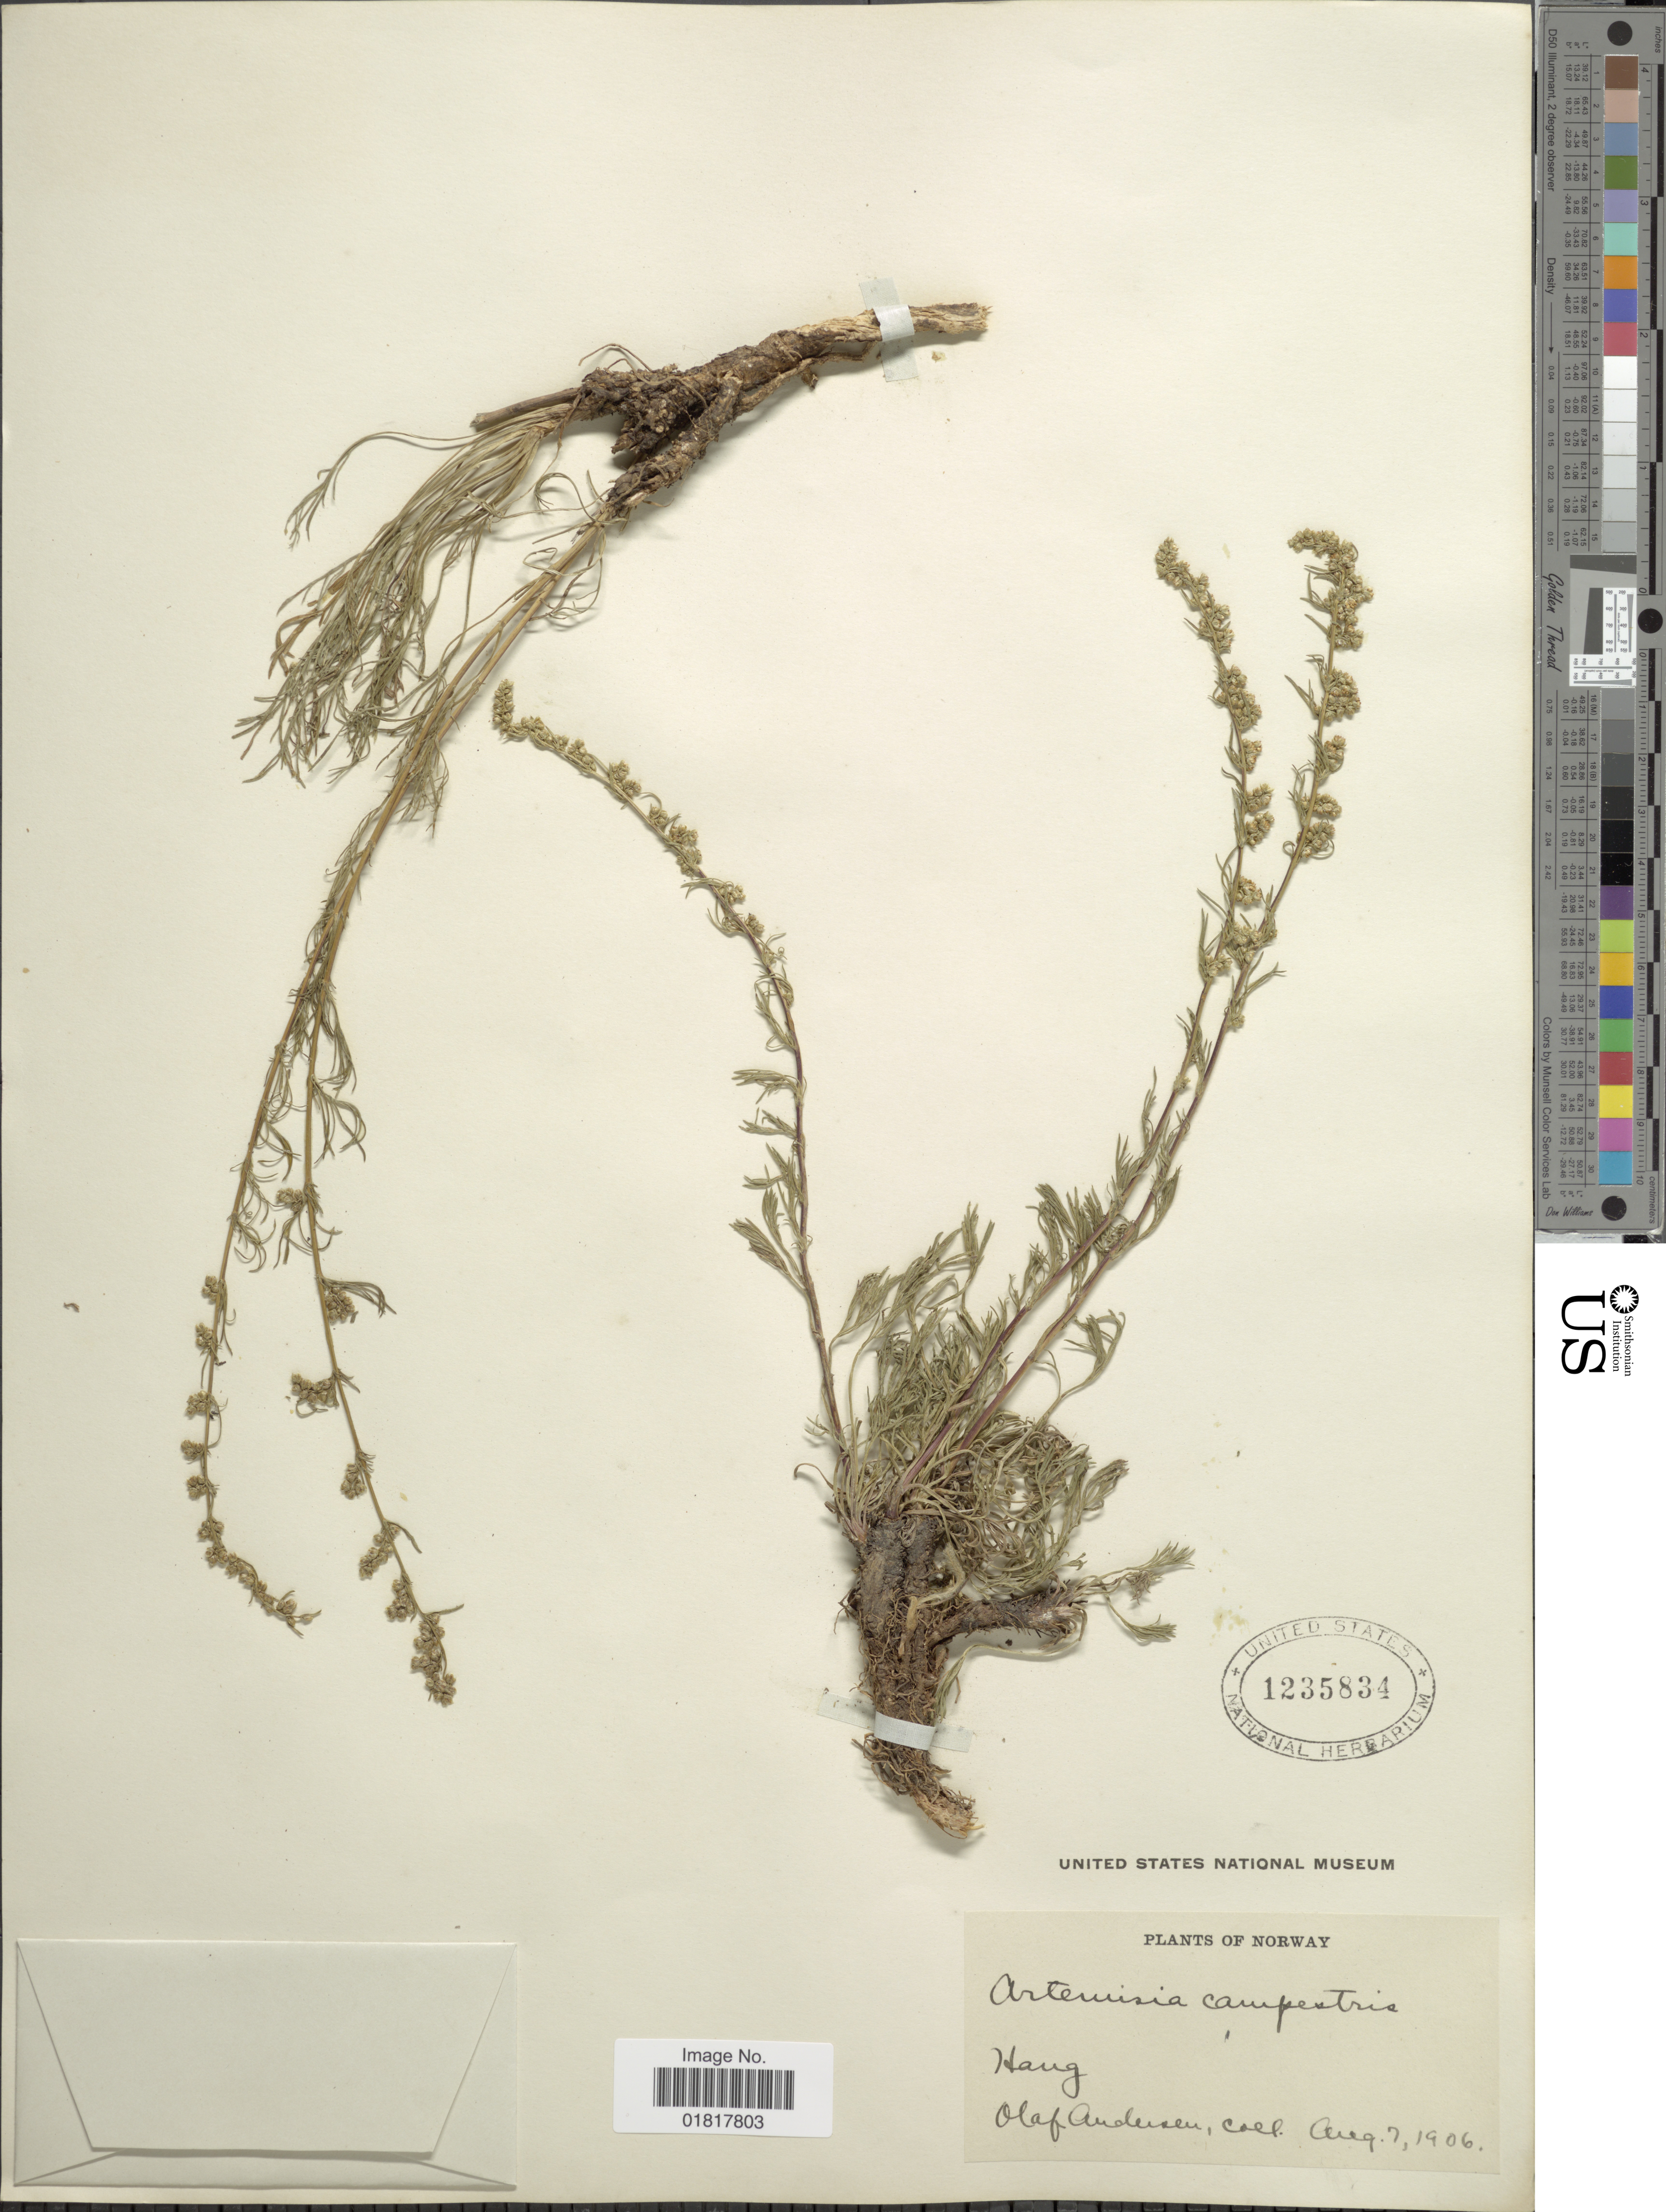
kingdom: Plantae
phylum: Tracheophyta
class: Magnoliopsida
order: Asterales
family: Asteraceae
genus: Artemisia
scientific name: Artemisia campestris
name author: L.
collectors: O. Andersen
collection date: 1906-08-07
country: Norway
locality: Hang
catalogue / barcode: US 1235834